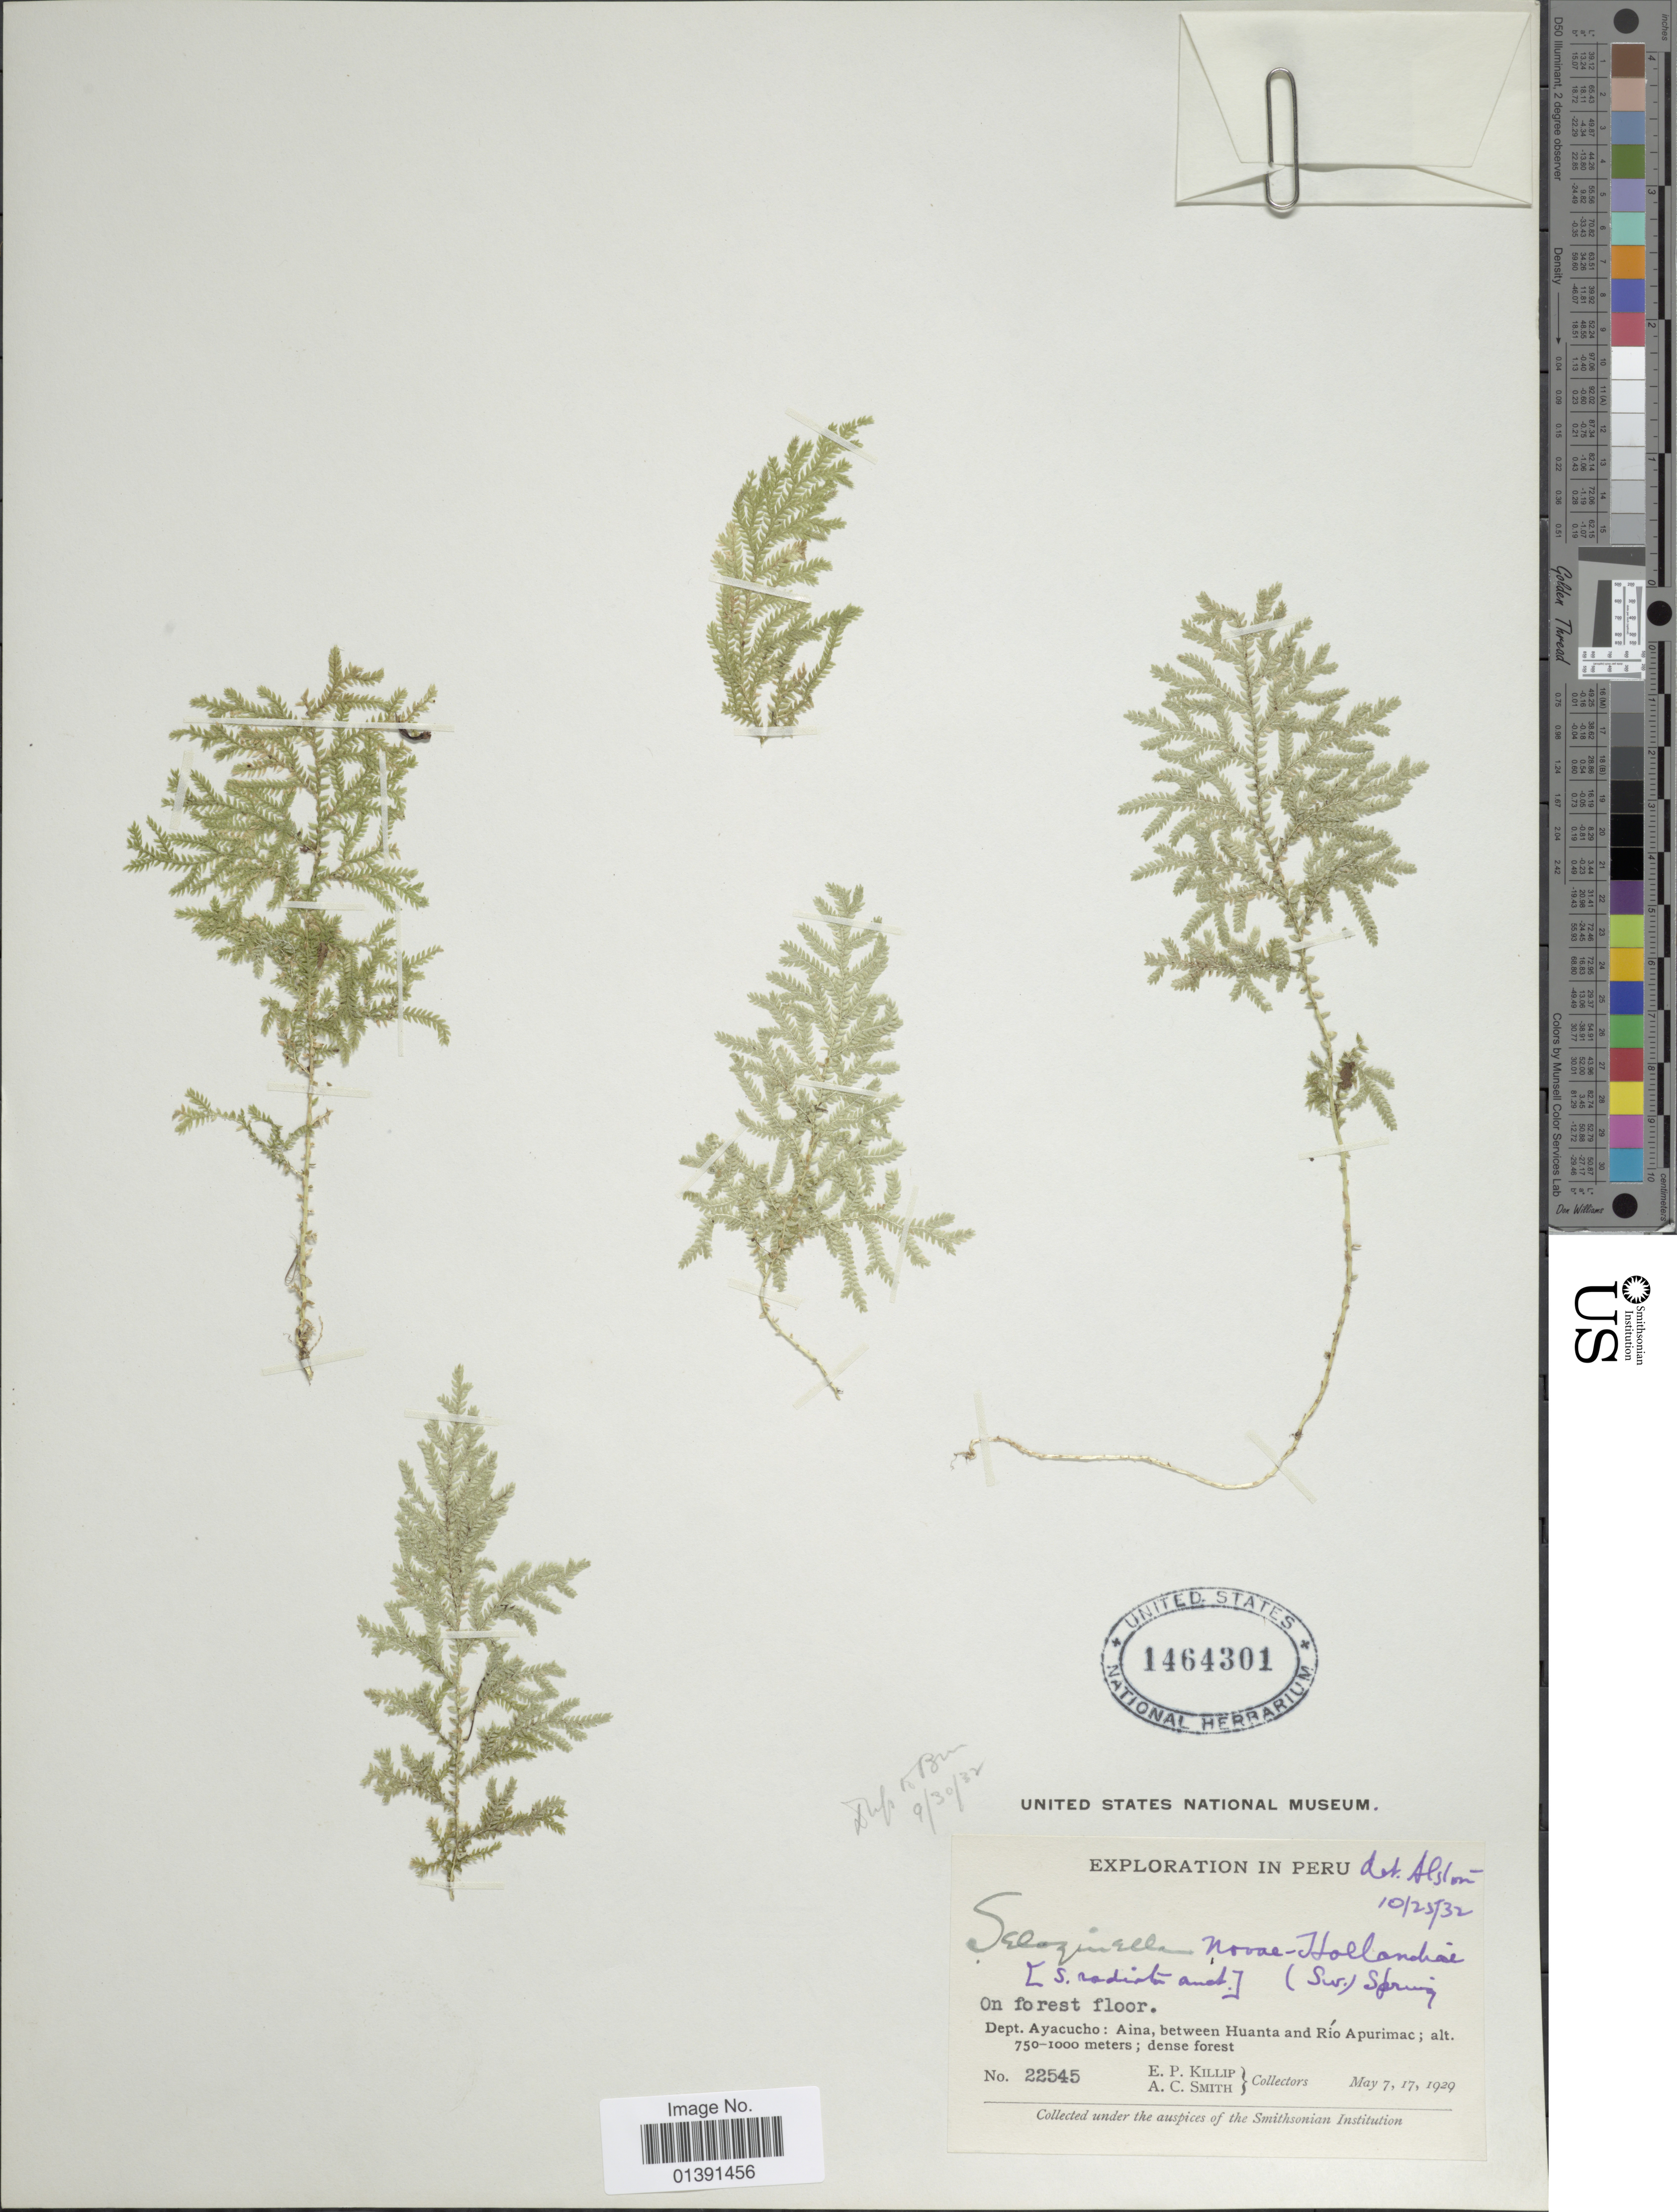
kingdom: Plantae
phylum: Tracheophyta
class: Lycopodiopsida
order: Selaginellales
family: Selaginellaceae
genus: Selaginella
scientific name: Selaginella novae-hollandiae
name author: (Sw.) Spring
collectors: E. P. Killip & A. C. Smith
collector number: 22545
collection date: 1929-05-07/1929-05-17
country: Peru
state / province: Ayacucho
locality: Aina, between Huanta and Rio Apurimac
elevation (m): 750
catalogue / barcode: US 1464301